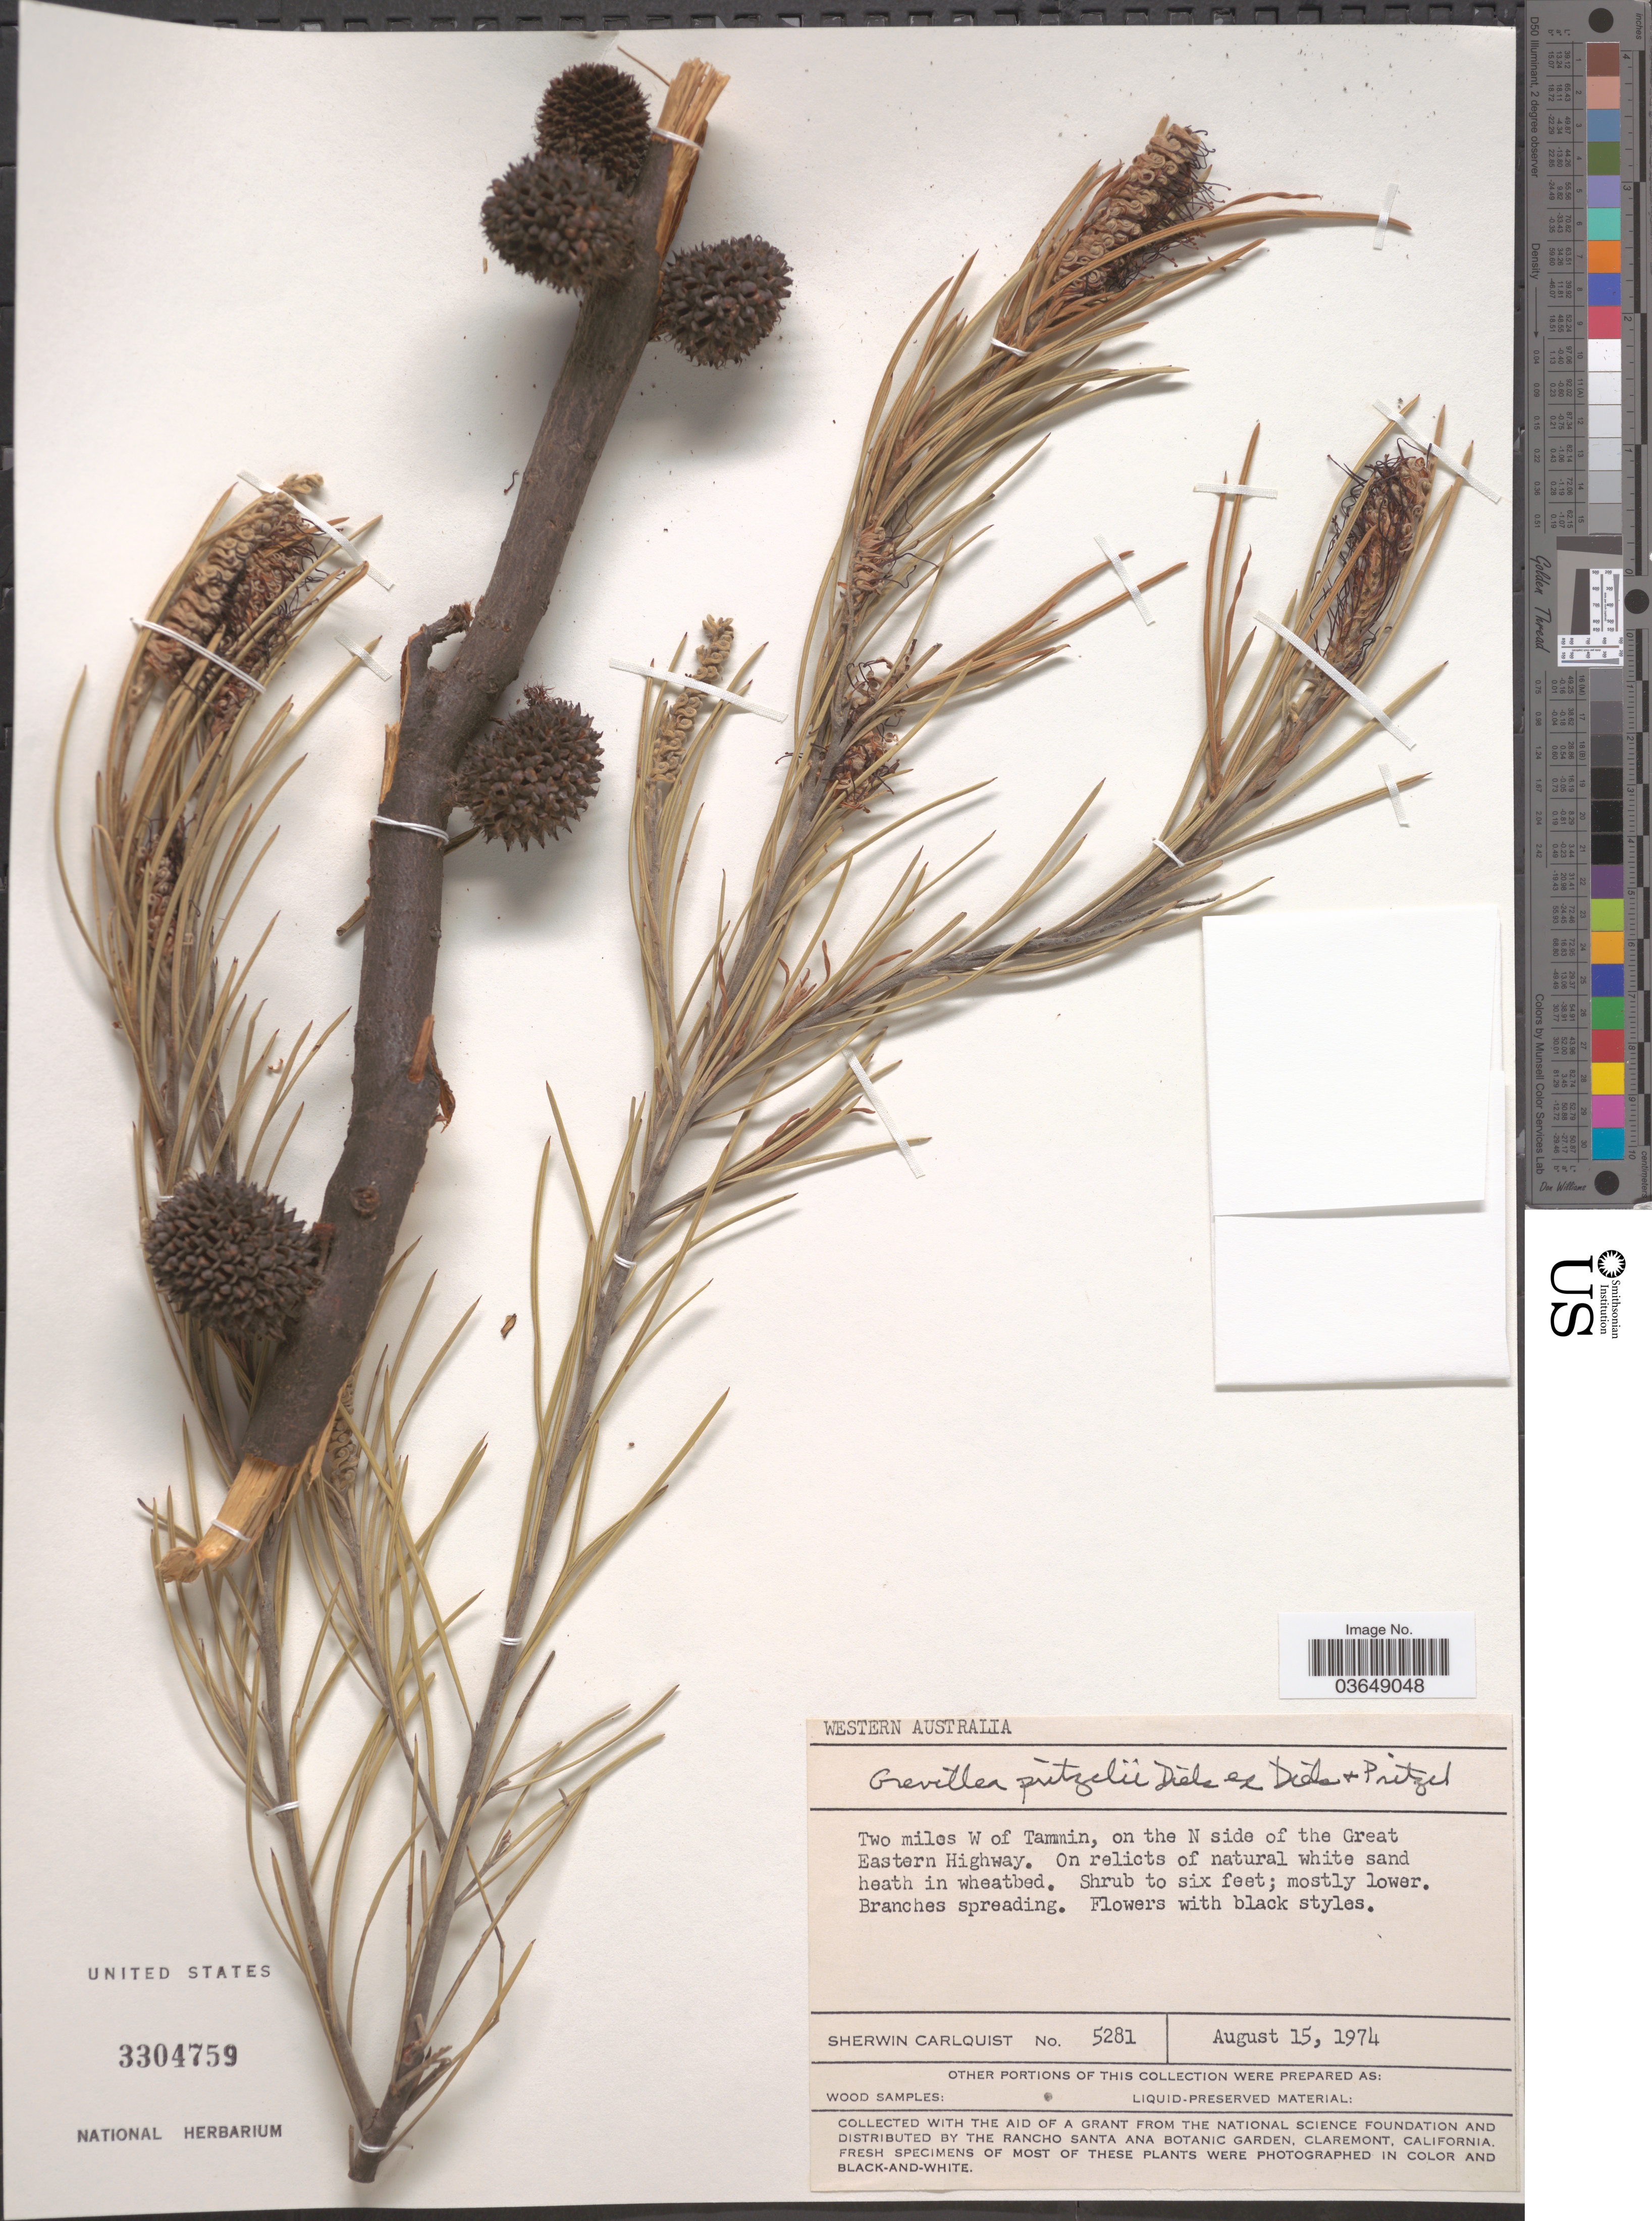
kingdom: Plantae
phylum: Tracheophyta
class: Magnoliopsida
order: Proteales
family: Proteaceae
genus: Grevillea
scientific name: Grevillea pritzelii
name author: Diels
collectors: S. Carlquist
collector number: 5281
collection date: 1974-08-15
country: Australia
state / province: Western Australia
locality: Two miles W of Tammin, on the N side of the Great Eastern Highway.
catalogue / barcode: US 3304759